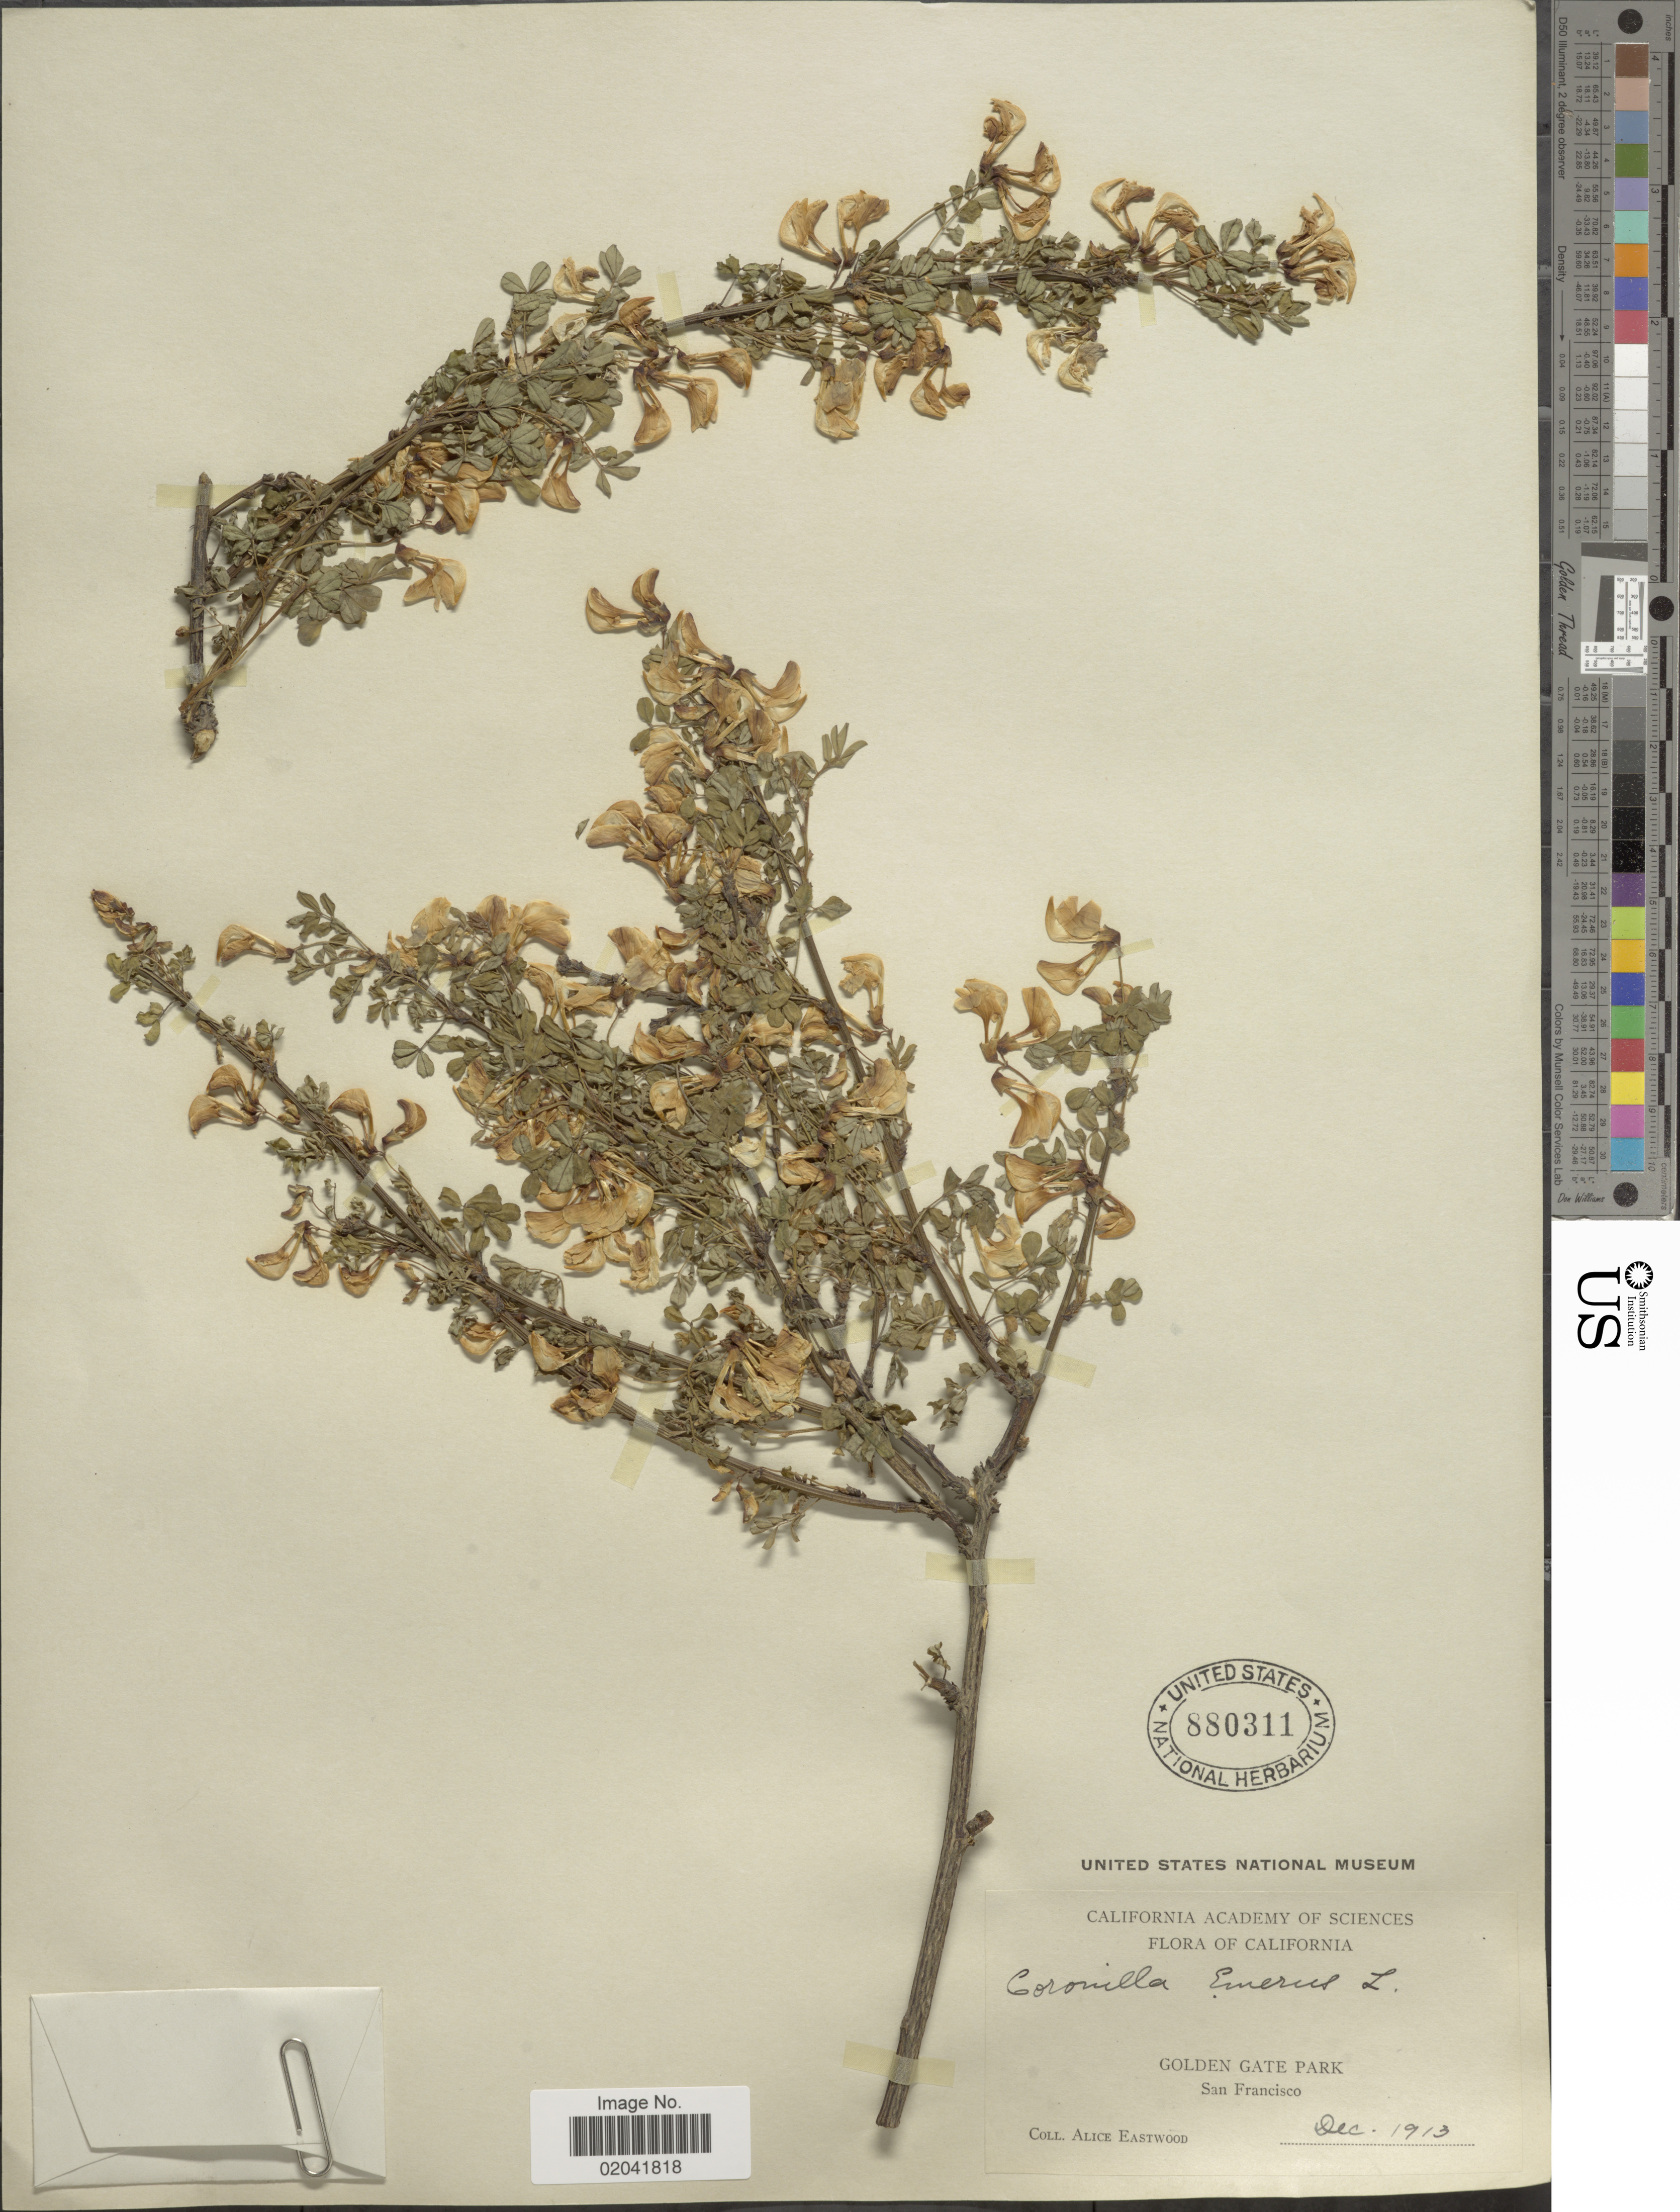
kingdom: Plantae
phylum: Tracheophyta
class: Magnoliopsida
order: Fabales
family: Fabaceae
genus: Coronilla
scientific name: Coronilla emerus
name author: L.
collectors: A. Eastwood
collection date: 1913-12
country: United States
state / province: California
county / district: San Francisco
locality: Golden Gate Park, San Francisco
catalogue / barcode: US 880311